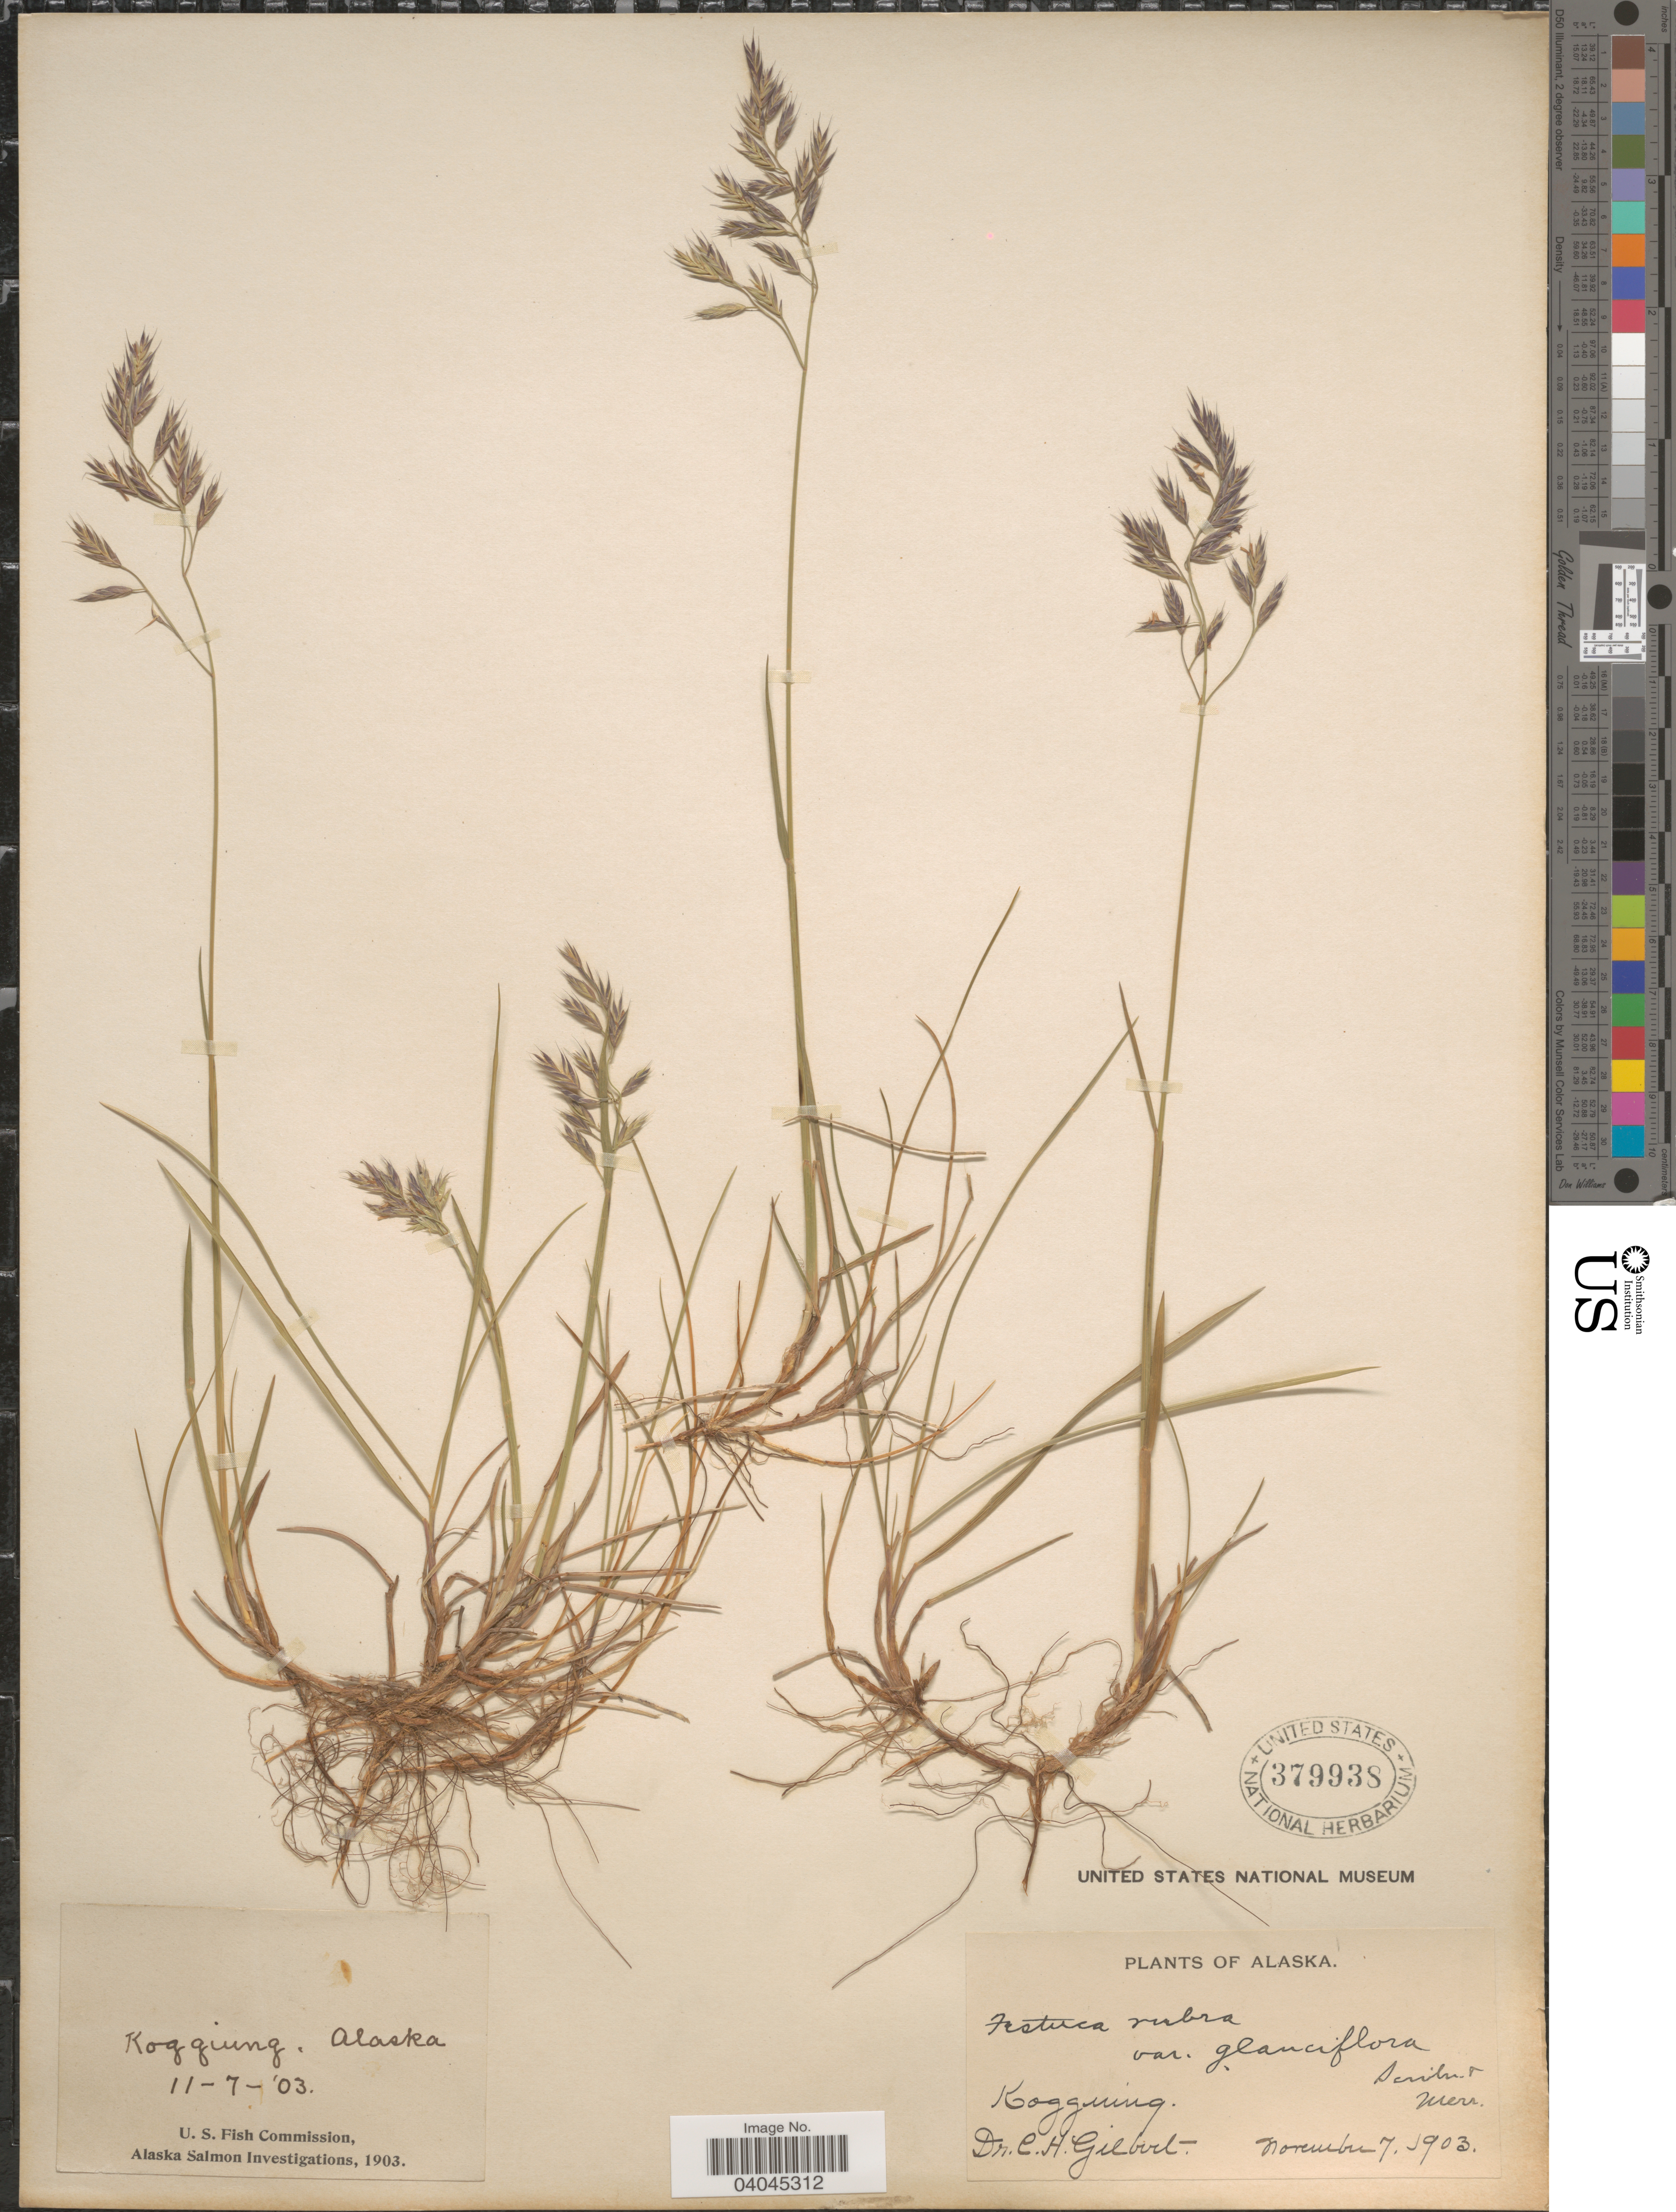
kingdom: Plantae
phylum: Tracheophyta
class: Liliopsida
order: Poales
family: Poaceae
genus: Festuca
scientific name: Festuca rubra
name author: L.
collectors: C. Gilbert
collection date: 1903-11-07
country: United States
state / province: Alaska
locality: Koggiung.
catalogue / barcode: US 379938